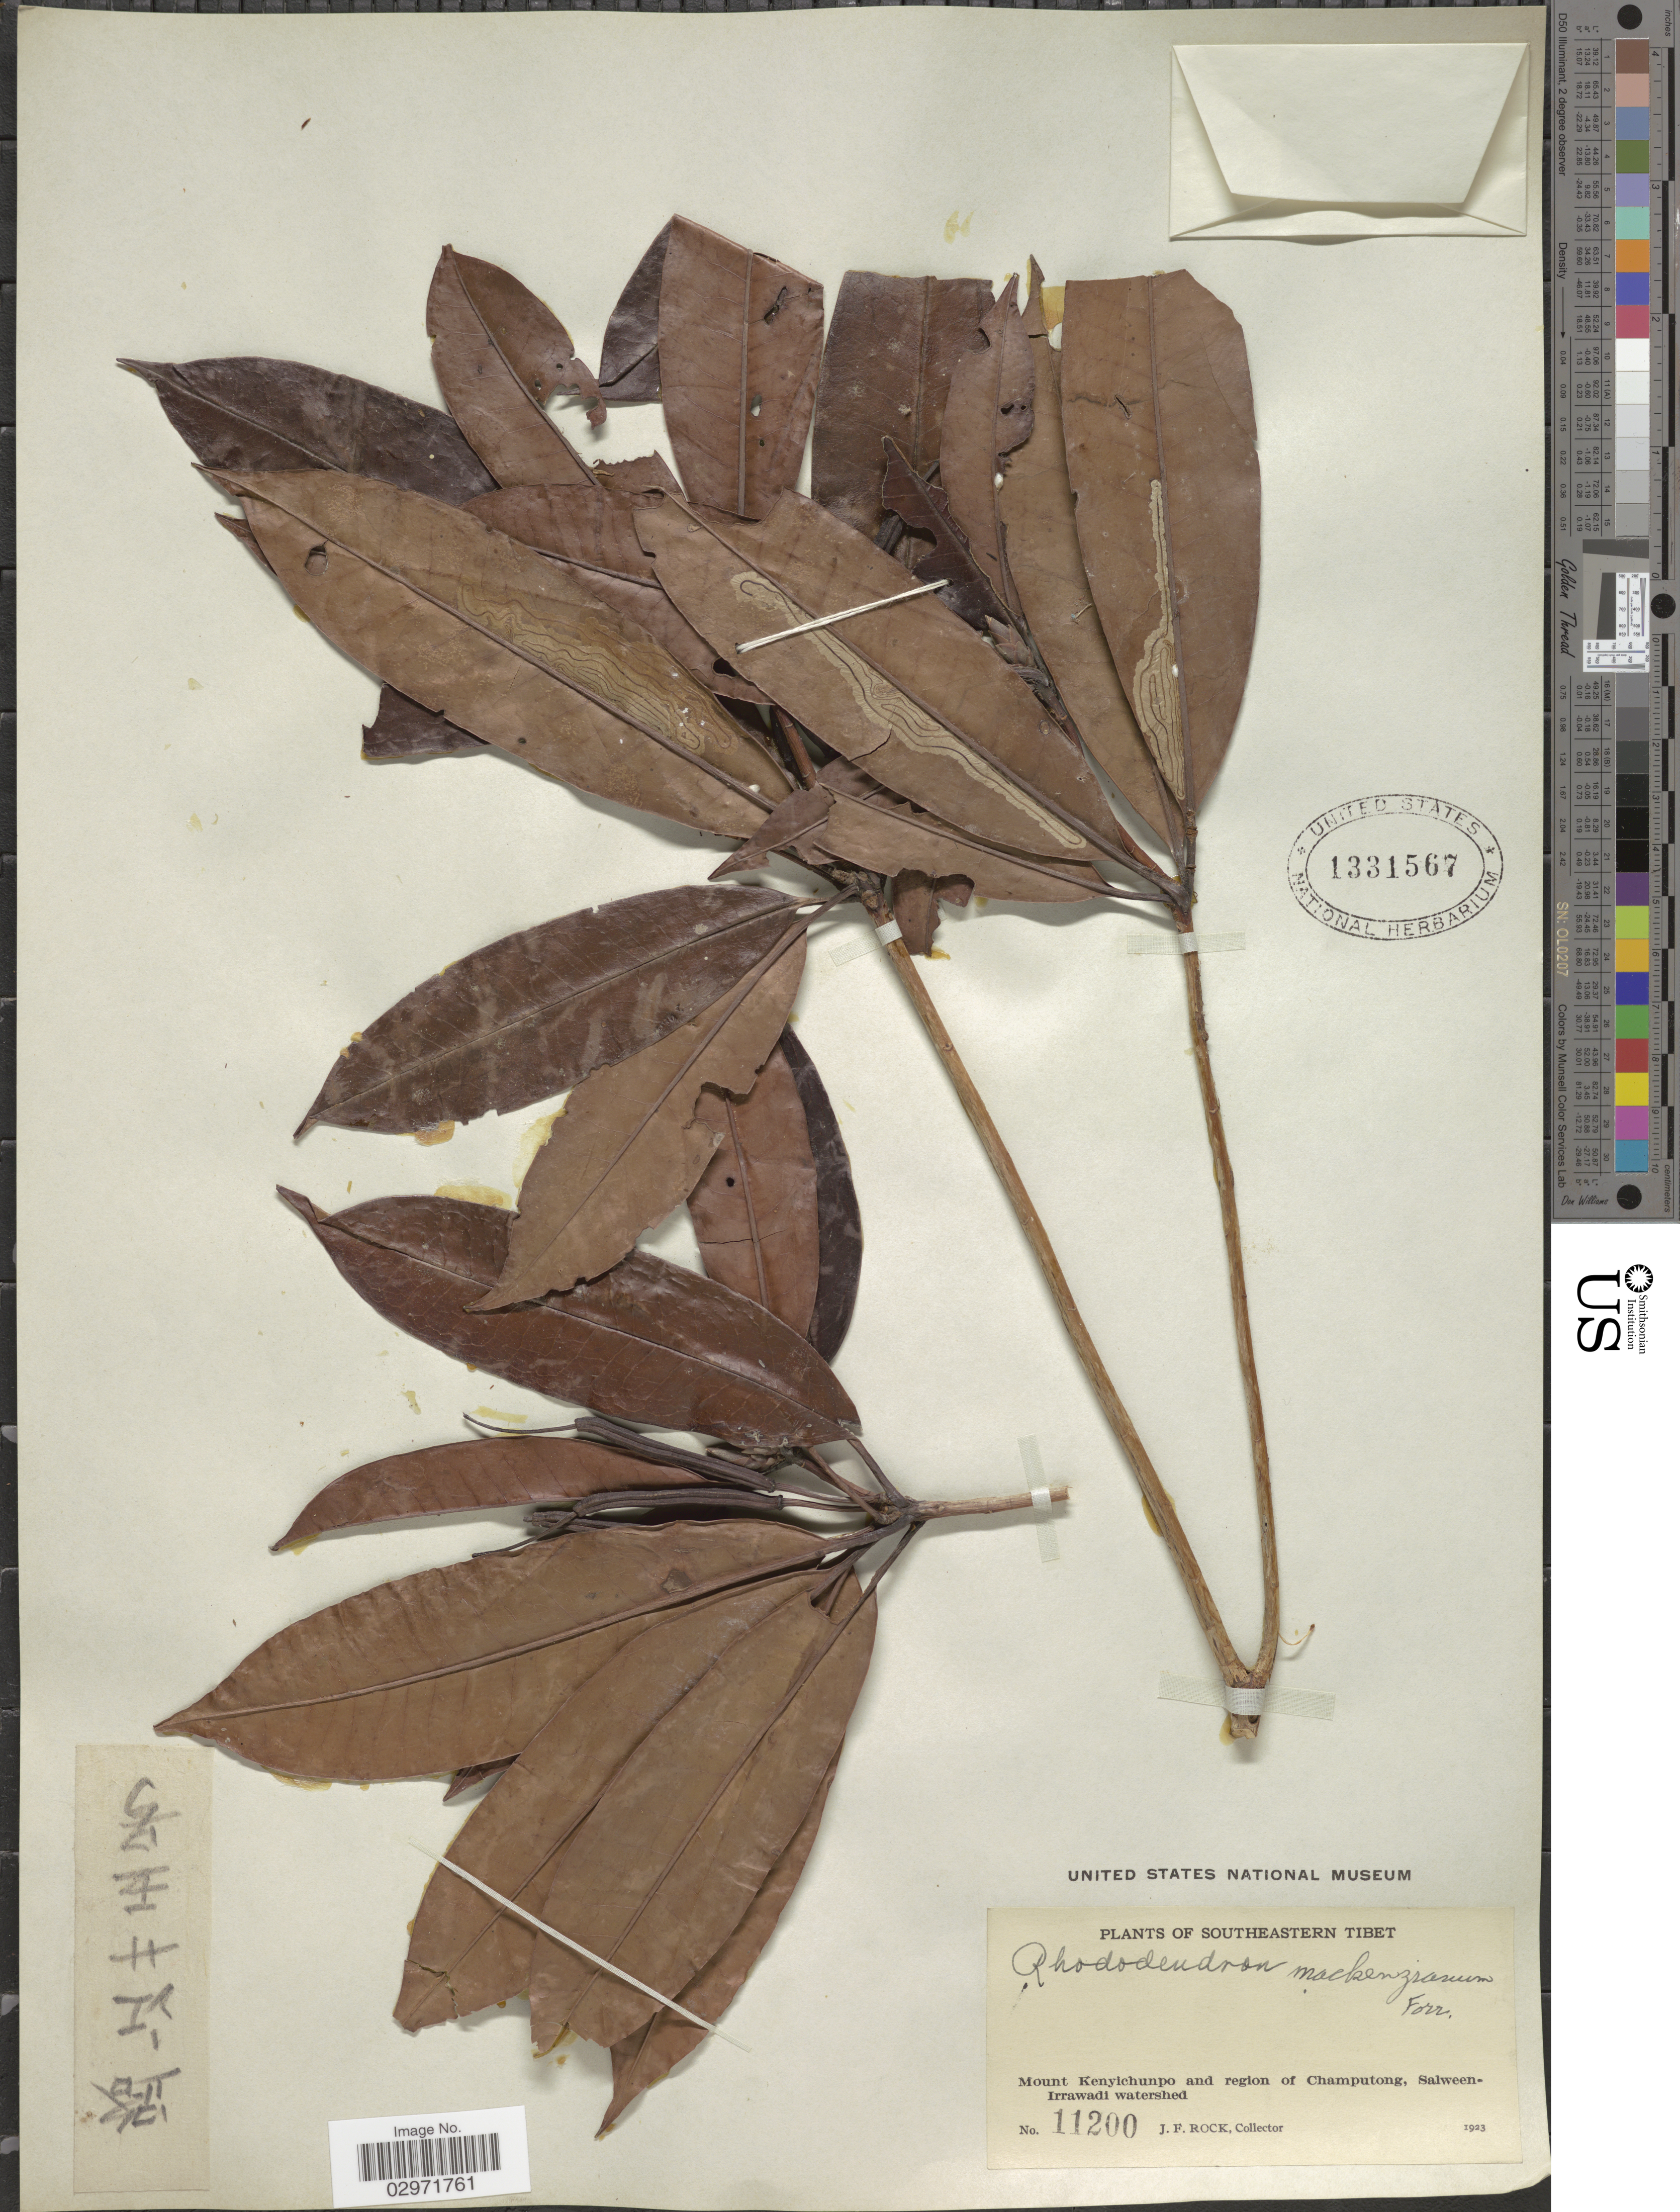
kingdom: Plantae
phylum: Tracheophyta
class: Magnoliopsida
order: Ericales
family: Ericaceae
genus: Rhododendron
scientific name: Rhododendron mackenzianum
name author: Forrest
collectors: J. Rock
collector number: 11200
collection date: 1923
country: China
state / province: Xizang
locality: Southeastern Tibet. Mount Kenyichunpo and region of Champutong, Salween-Irrawadi watershed.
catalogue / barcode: US 1331567